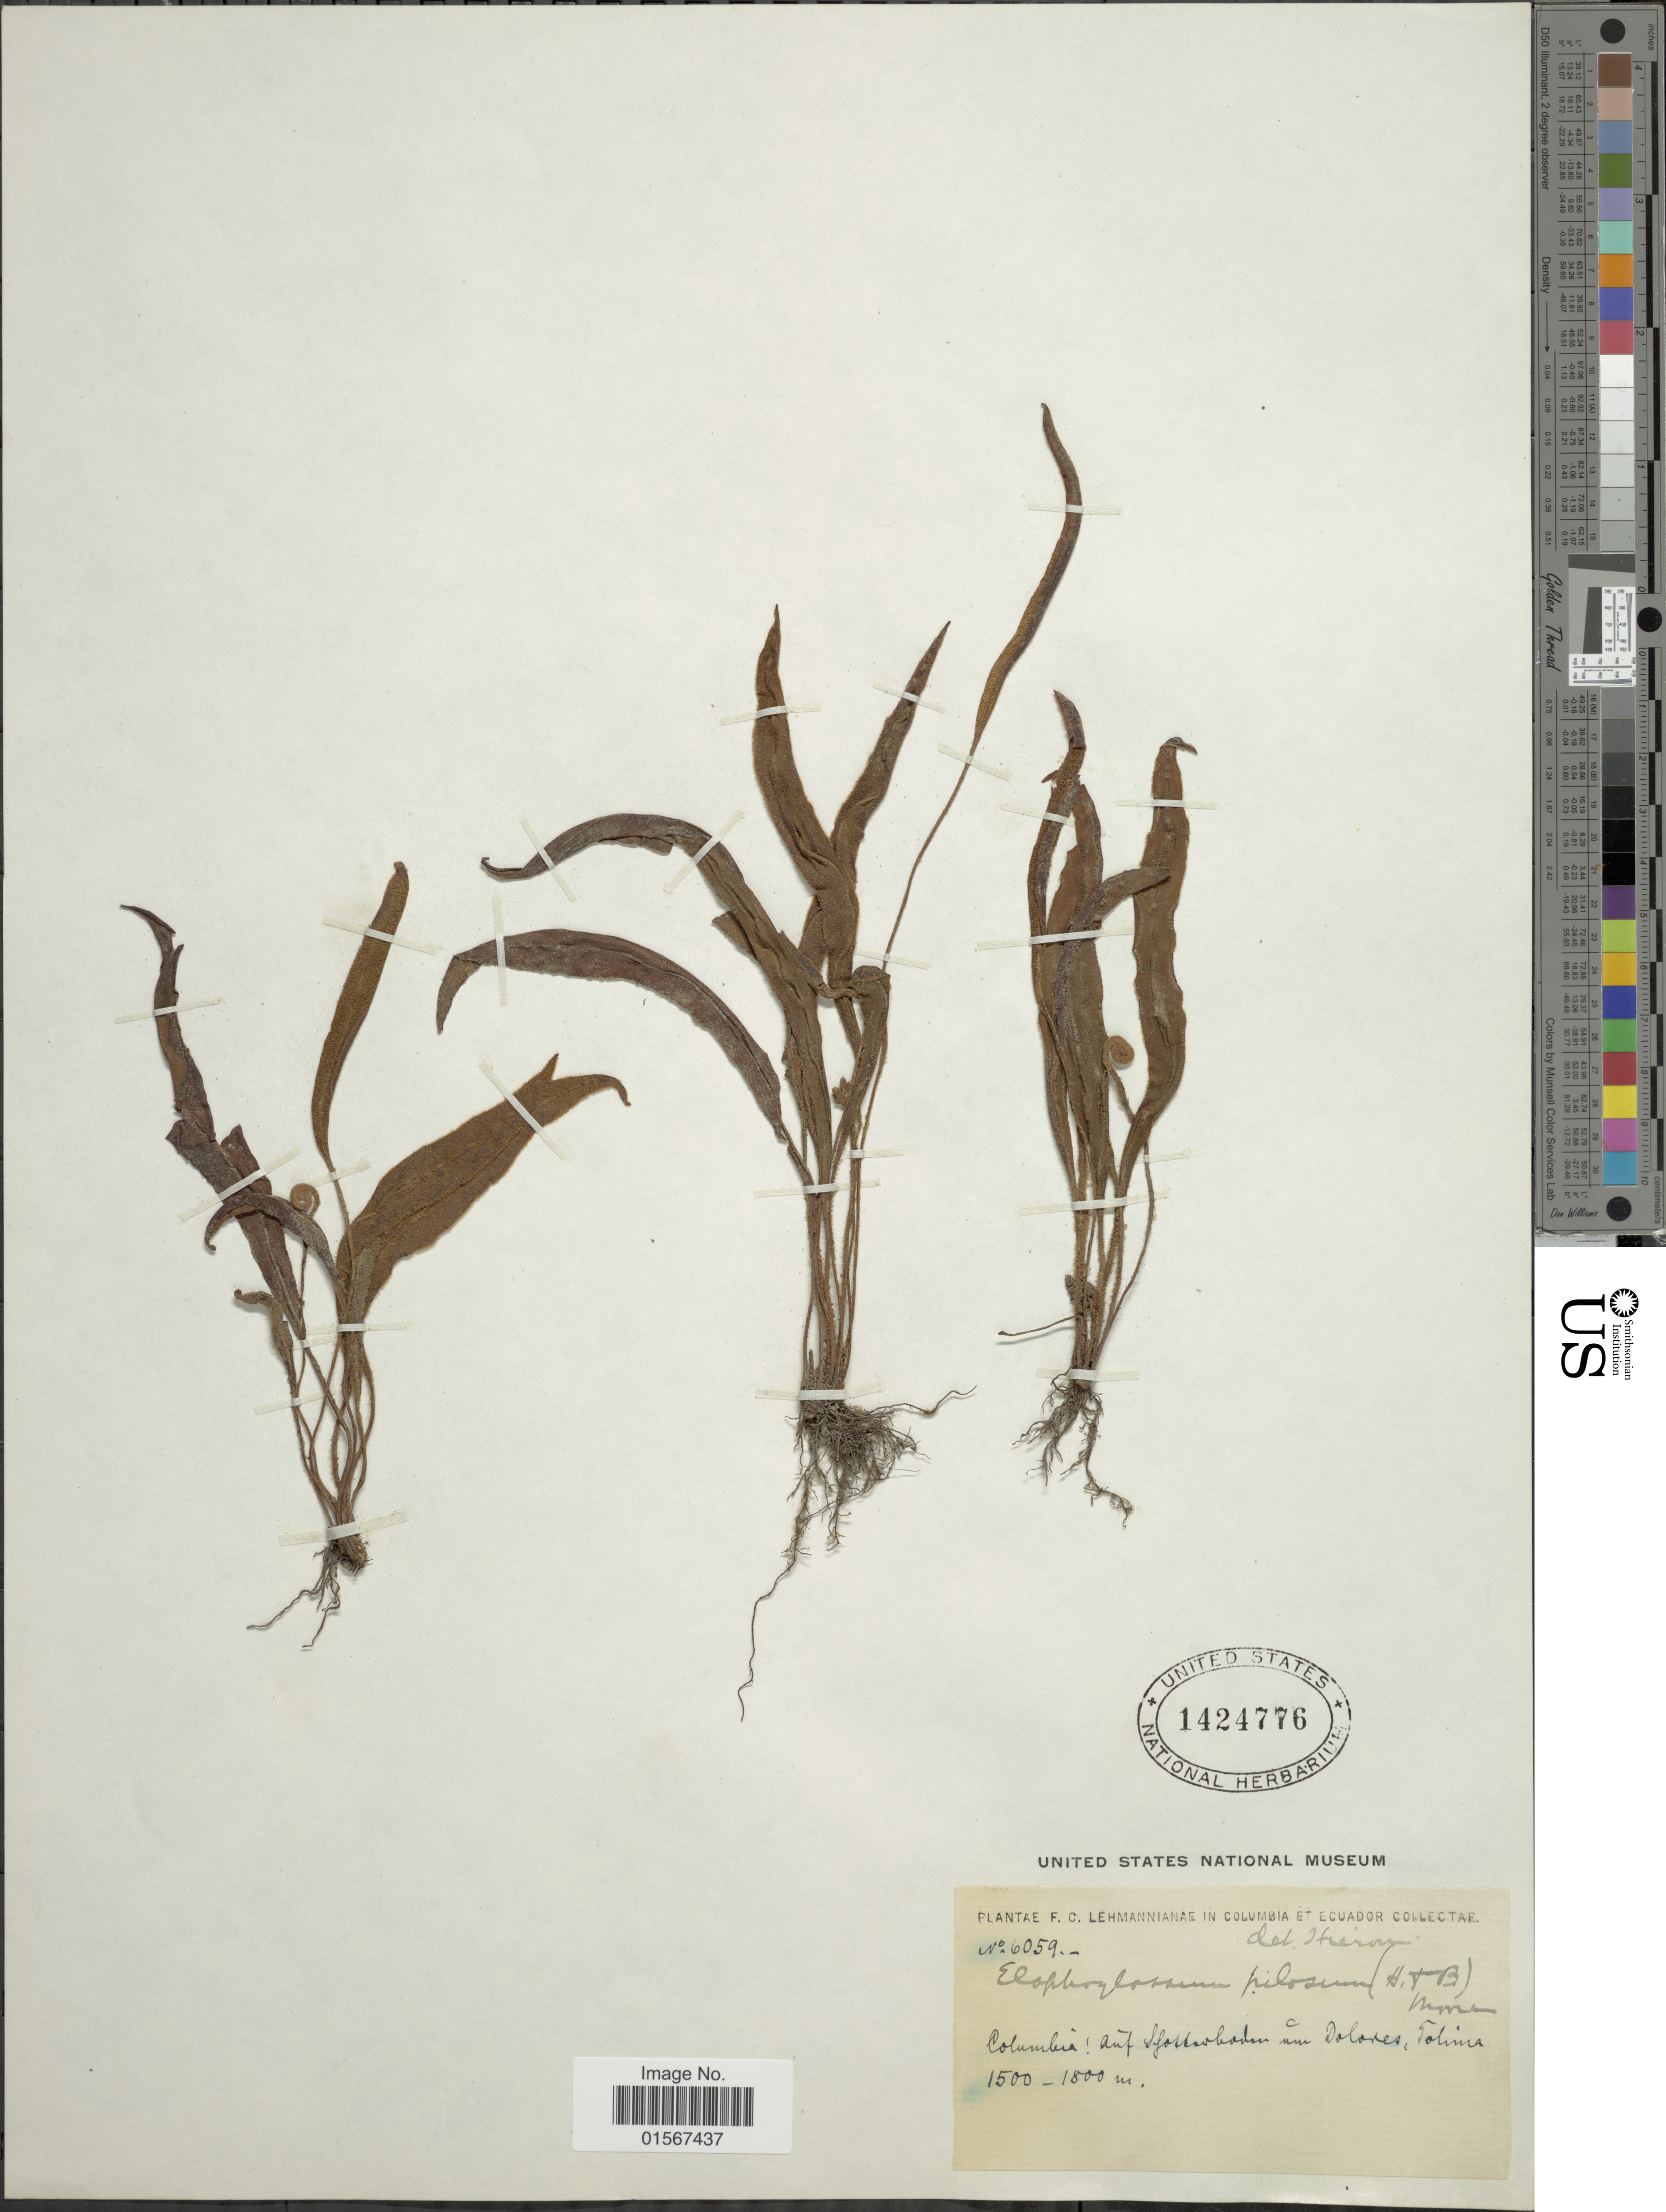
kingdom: Plantae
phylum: Tracheophyta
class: Polypodiopsida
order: Polypodiales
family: Dryopteridaceae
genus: Elaphoglossum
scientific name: Elaphoglossum pilosum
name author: (Humb. & Bonpl. ex Willd.) T. Moore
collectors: F. C. Lehmann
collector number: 6059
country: Colombia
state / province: Tolima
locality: Auf silossurboven [interpreted] um Dolores, Tolima.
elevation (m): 1500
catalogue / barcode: US 1424776